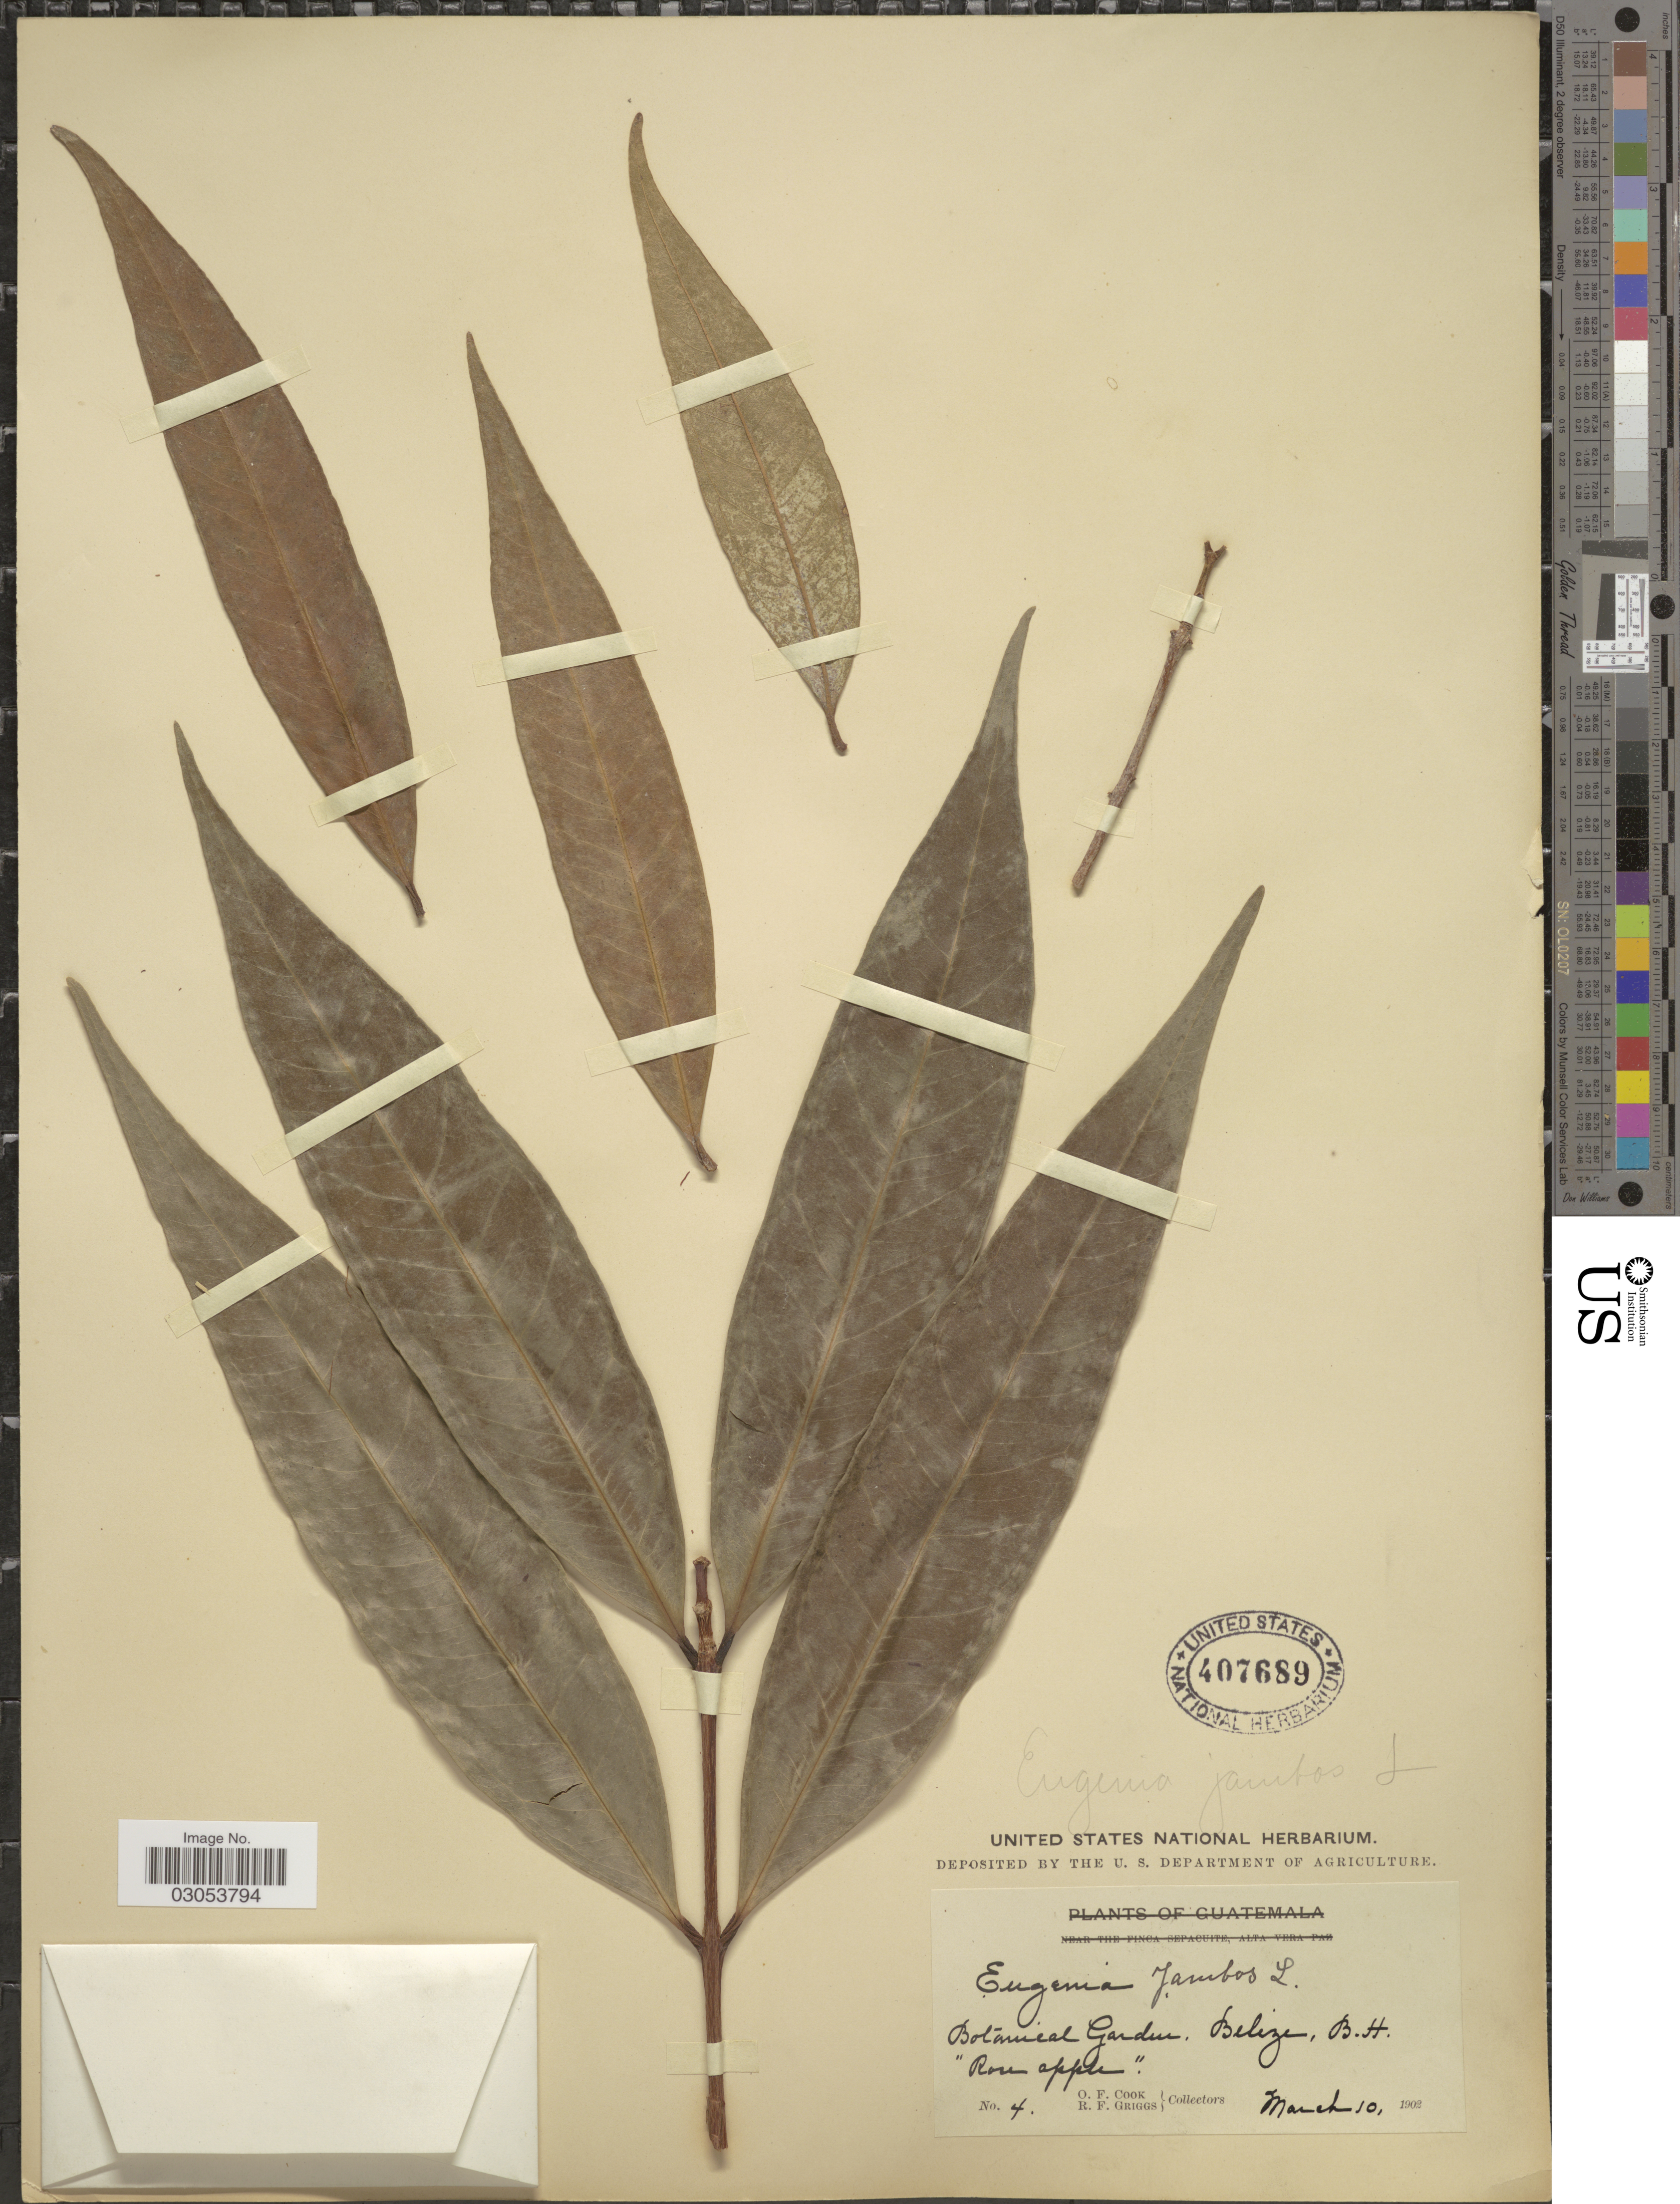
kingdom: Plantae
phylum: Tracheophyta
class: Magnoliopsida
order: Myrtales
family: Myrtaceae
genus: Syzygium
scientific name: Syzygium jambos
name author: (L.) Alston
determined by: Strong, Mark T., (BOT), Smithsonian Institution - National Museum of Natural History (UNITED STATES)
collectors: O. F. Cook & R. F. Griggs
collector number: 4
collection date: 1902-03-10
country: Belize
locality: Botanical Garden, B. H.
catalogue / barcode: US 407689